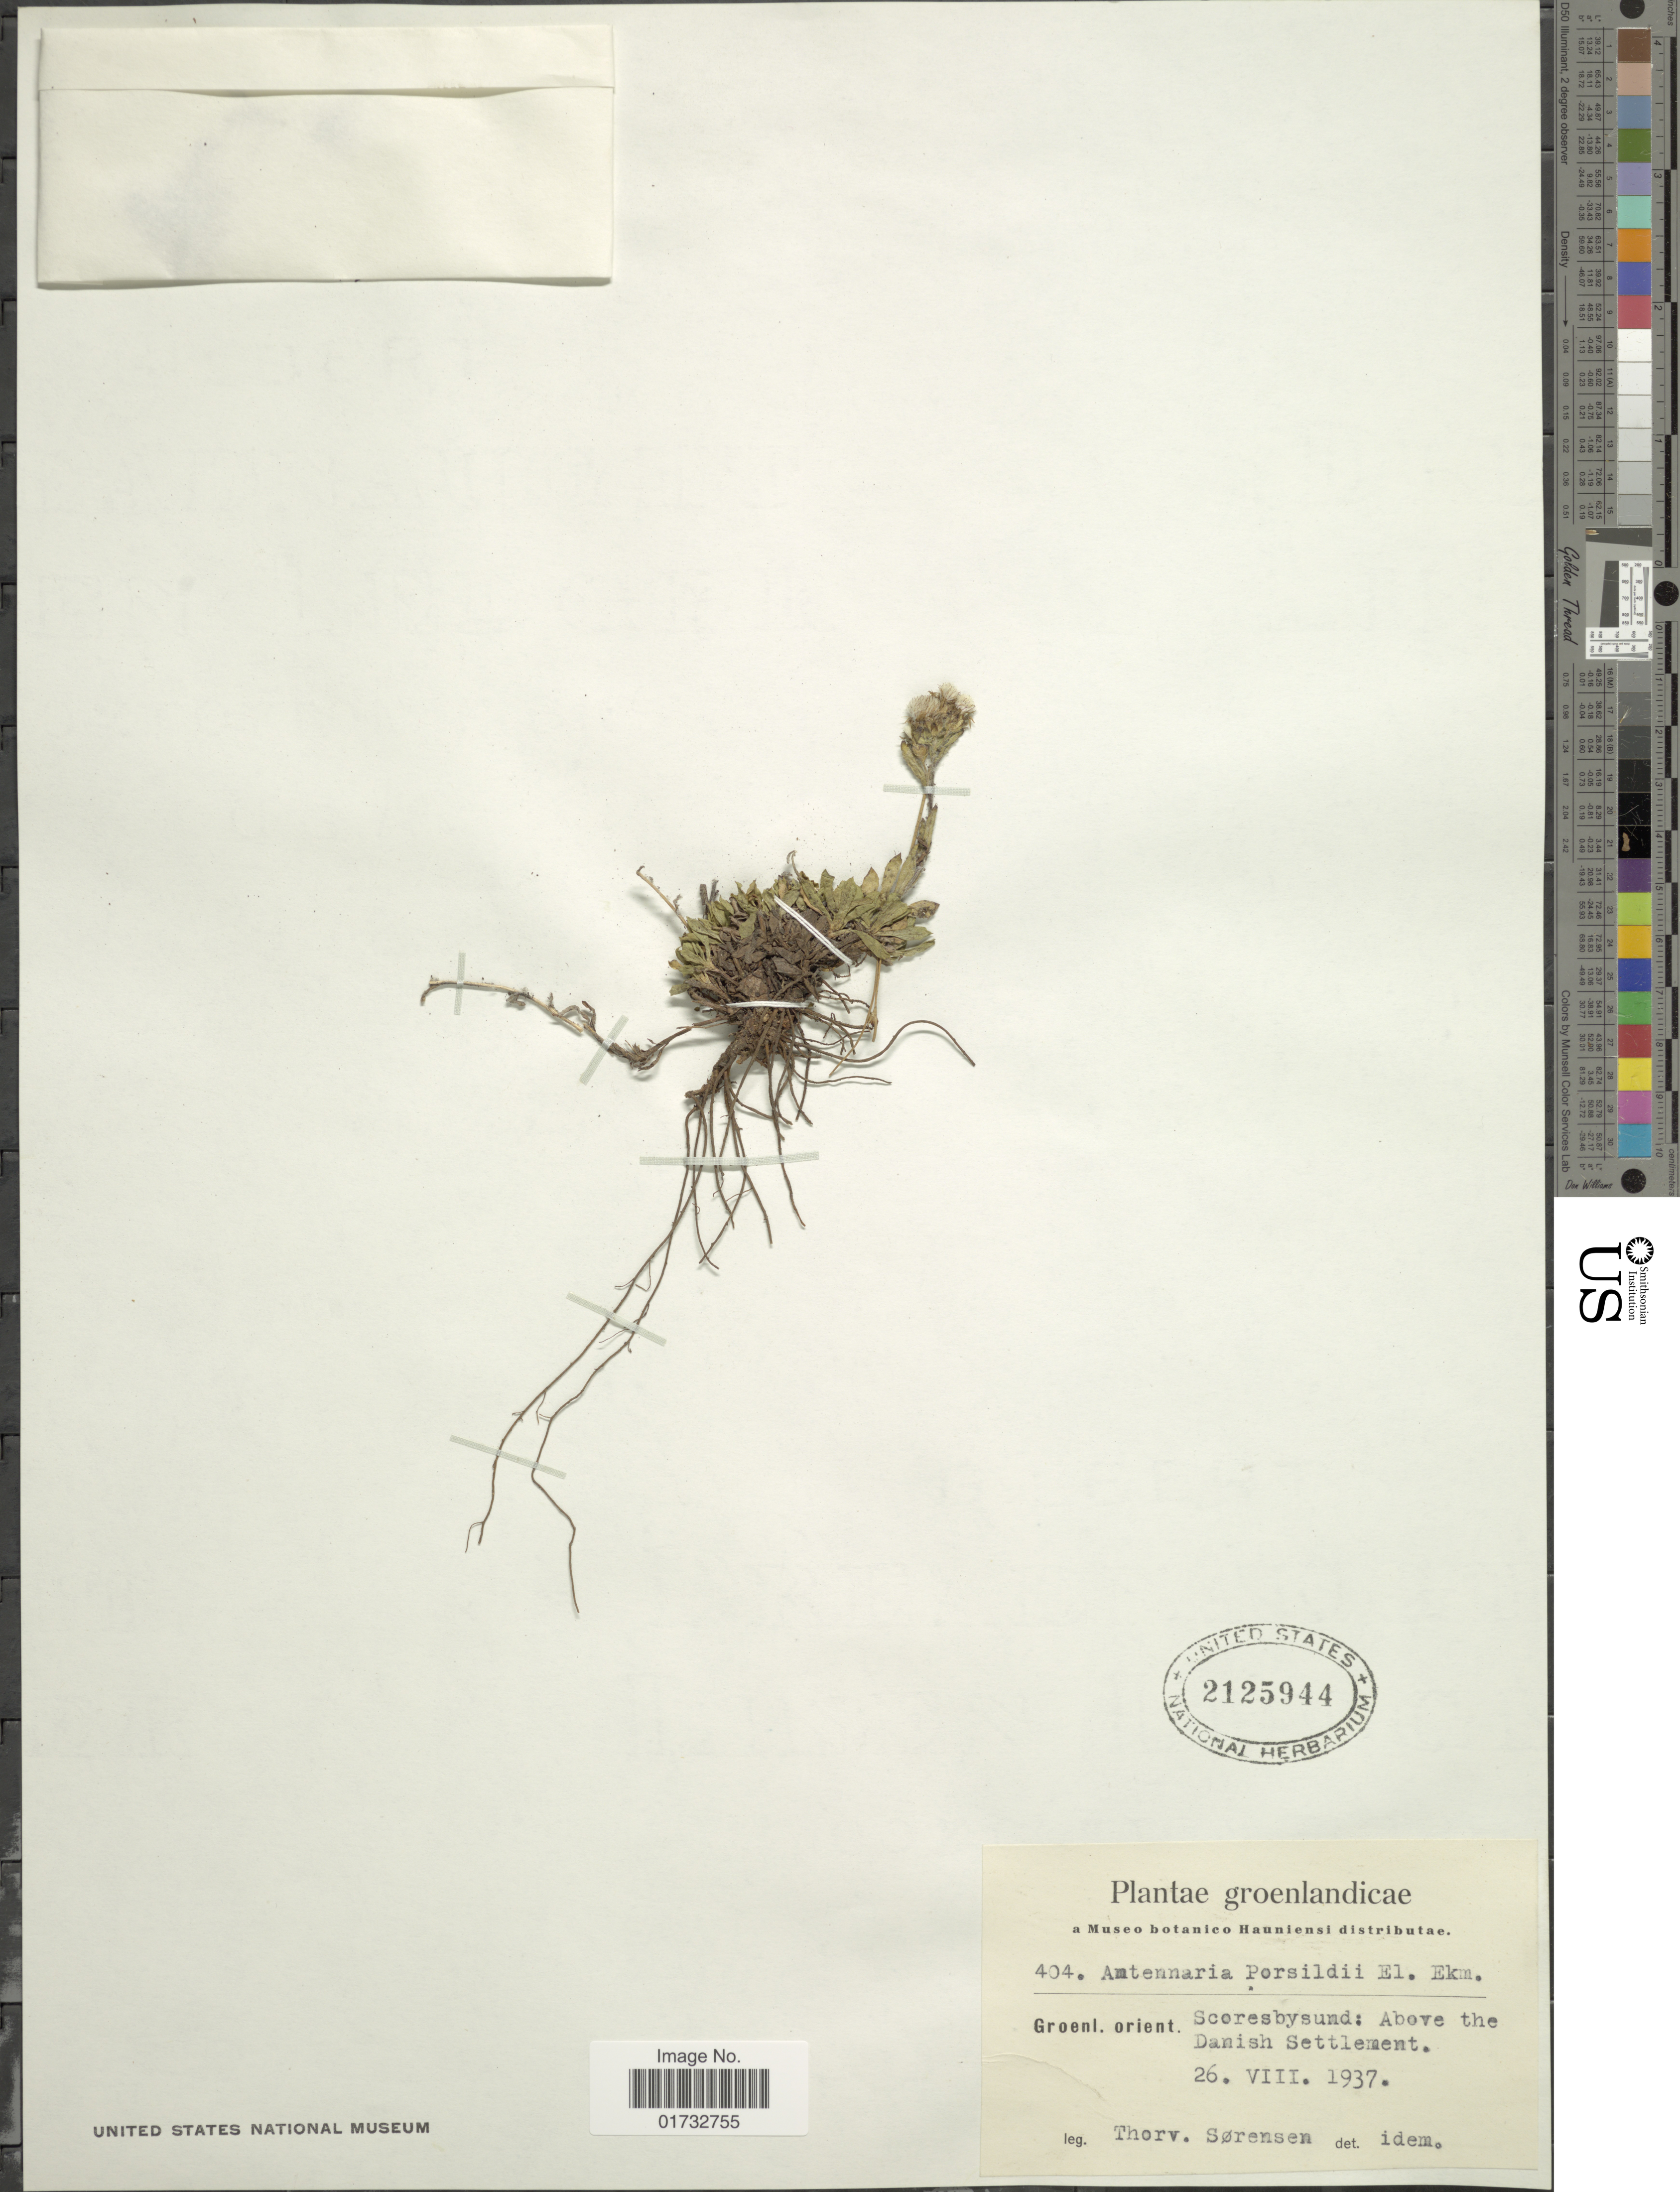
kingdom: Plantae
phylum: Tracheophyta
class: Magnoliopsida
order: Asterales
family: Asteraceae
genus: Antennaria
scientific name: Antennaria porsildii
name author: E. Ekman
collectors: T. Sorensen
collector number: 404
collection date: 1937-08-26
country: Greenland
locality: Groenl. orient. Scoresbysund: Above the Danish Settlement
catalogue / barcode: US 2125944